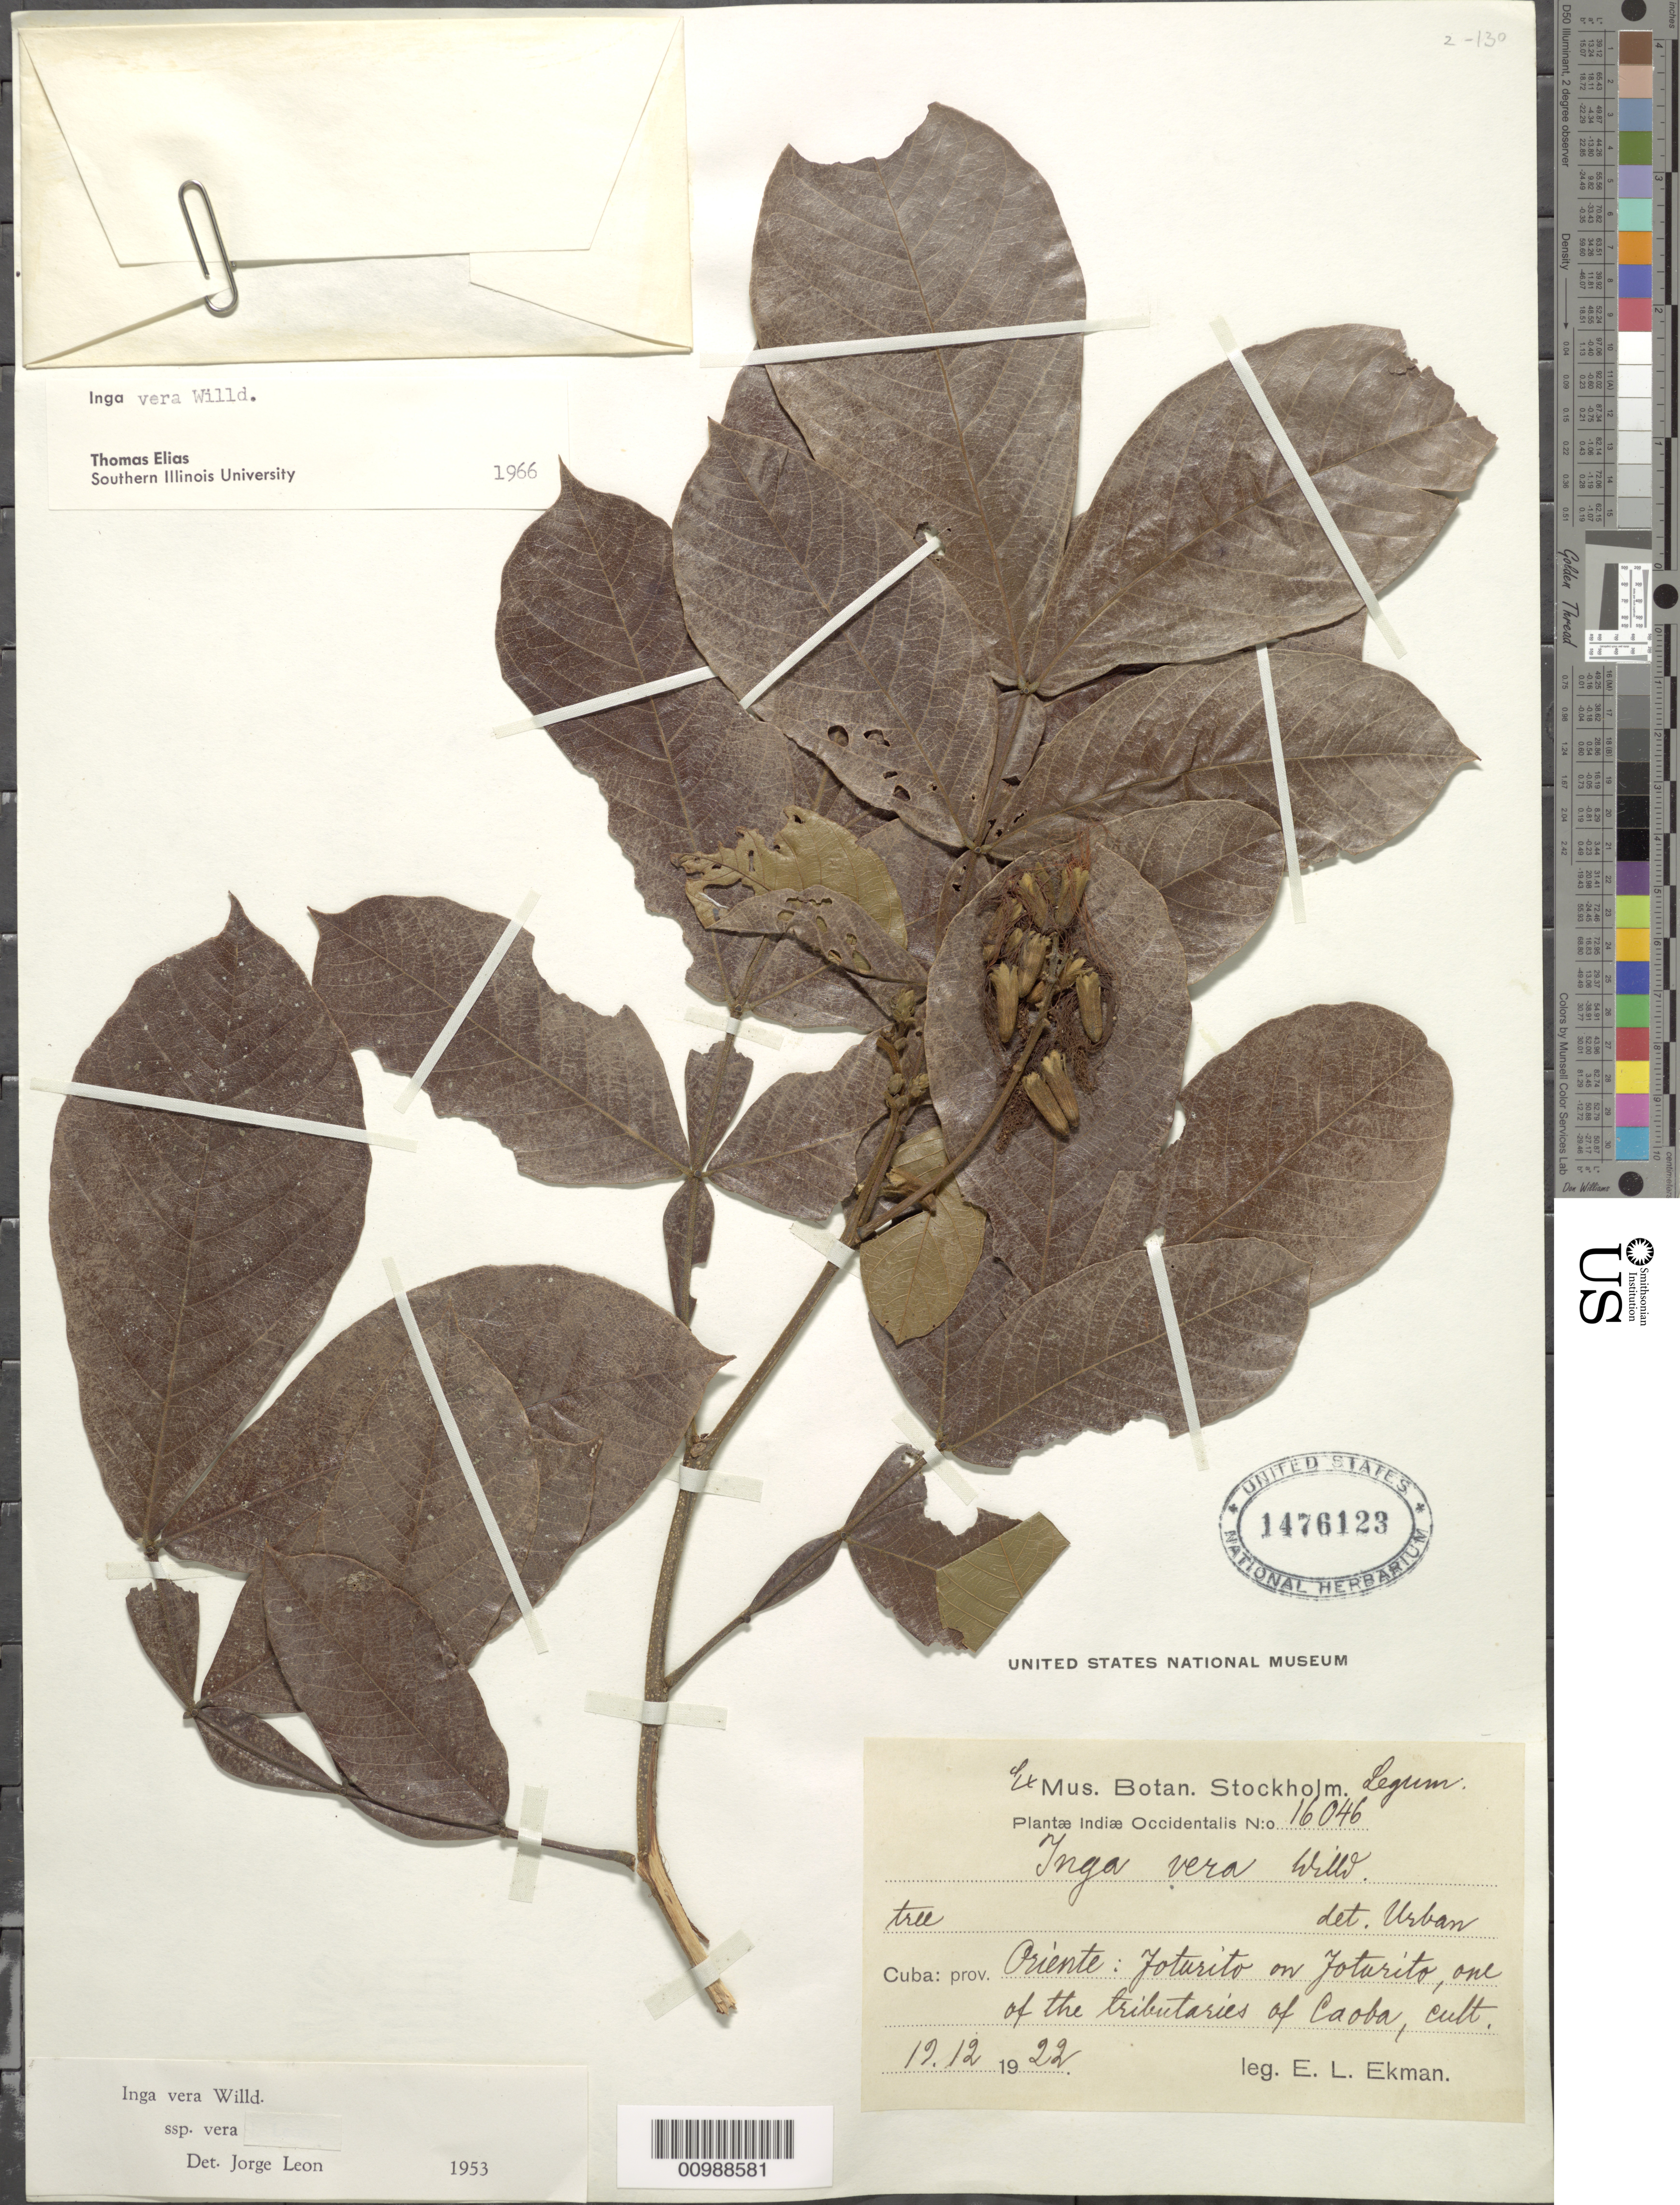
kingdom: Plantae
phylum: Tracheophyta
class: Magnoliopsida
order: Fabales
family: Fabaceae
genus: Inga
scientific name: Inga vera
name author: Willd.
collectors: E. L. Ekman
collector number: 16046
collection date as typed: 12 Dec 1922 to 19 Dec 1922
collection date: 1922-12-12/1922-12-19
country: Cuba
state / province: Oriente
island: Cuba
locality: Foturito on Foturito, one of the tributaries of Caoba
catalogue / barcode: US 1476123